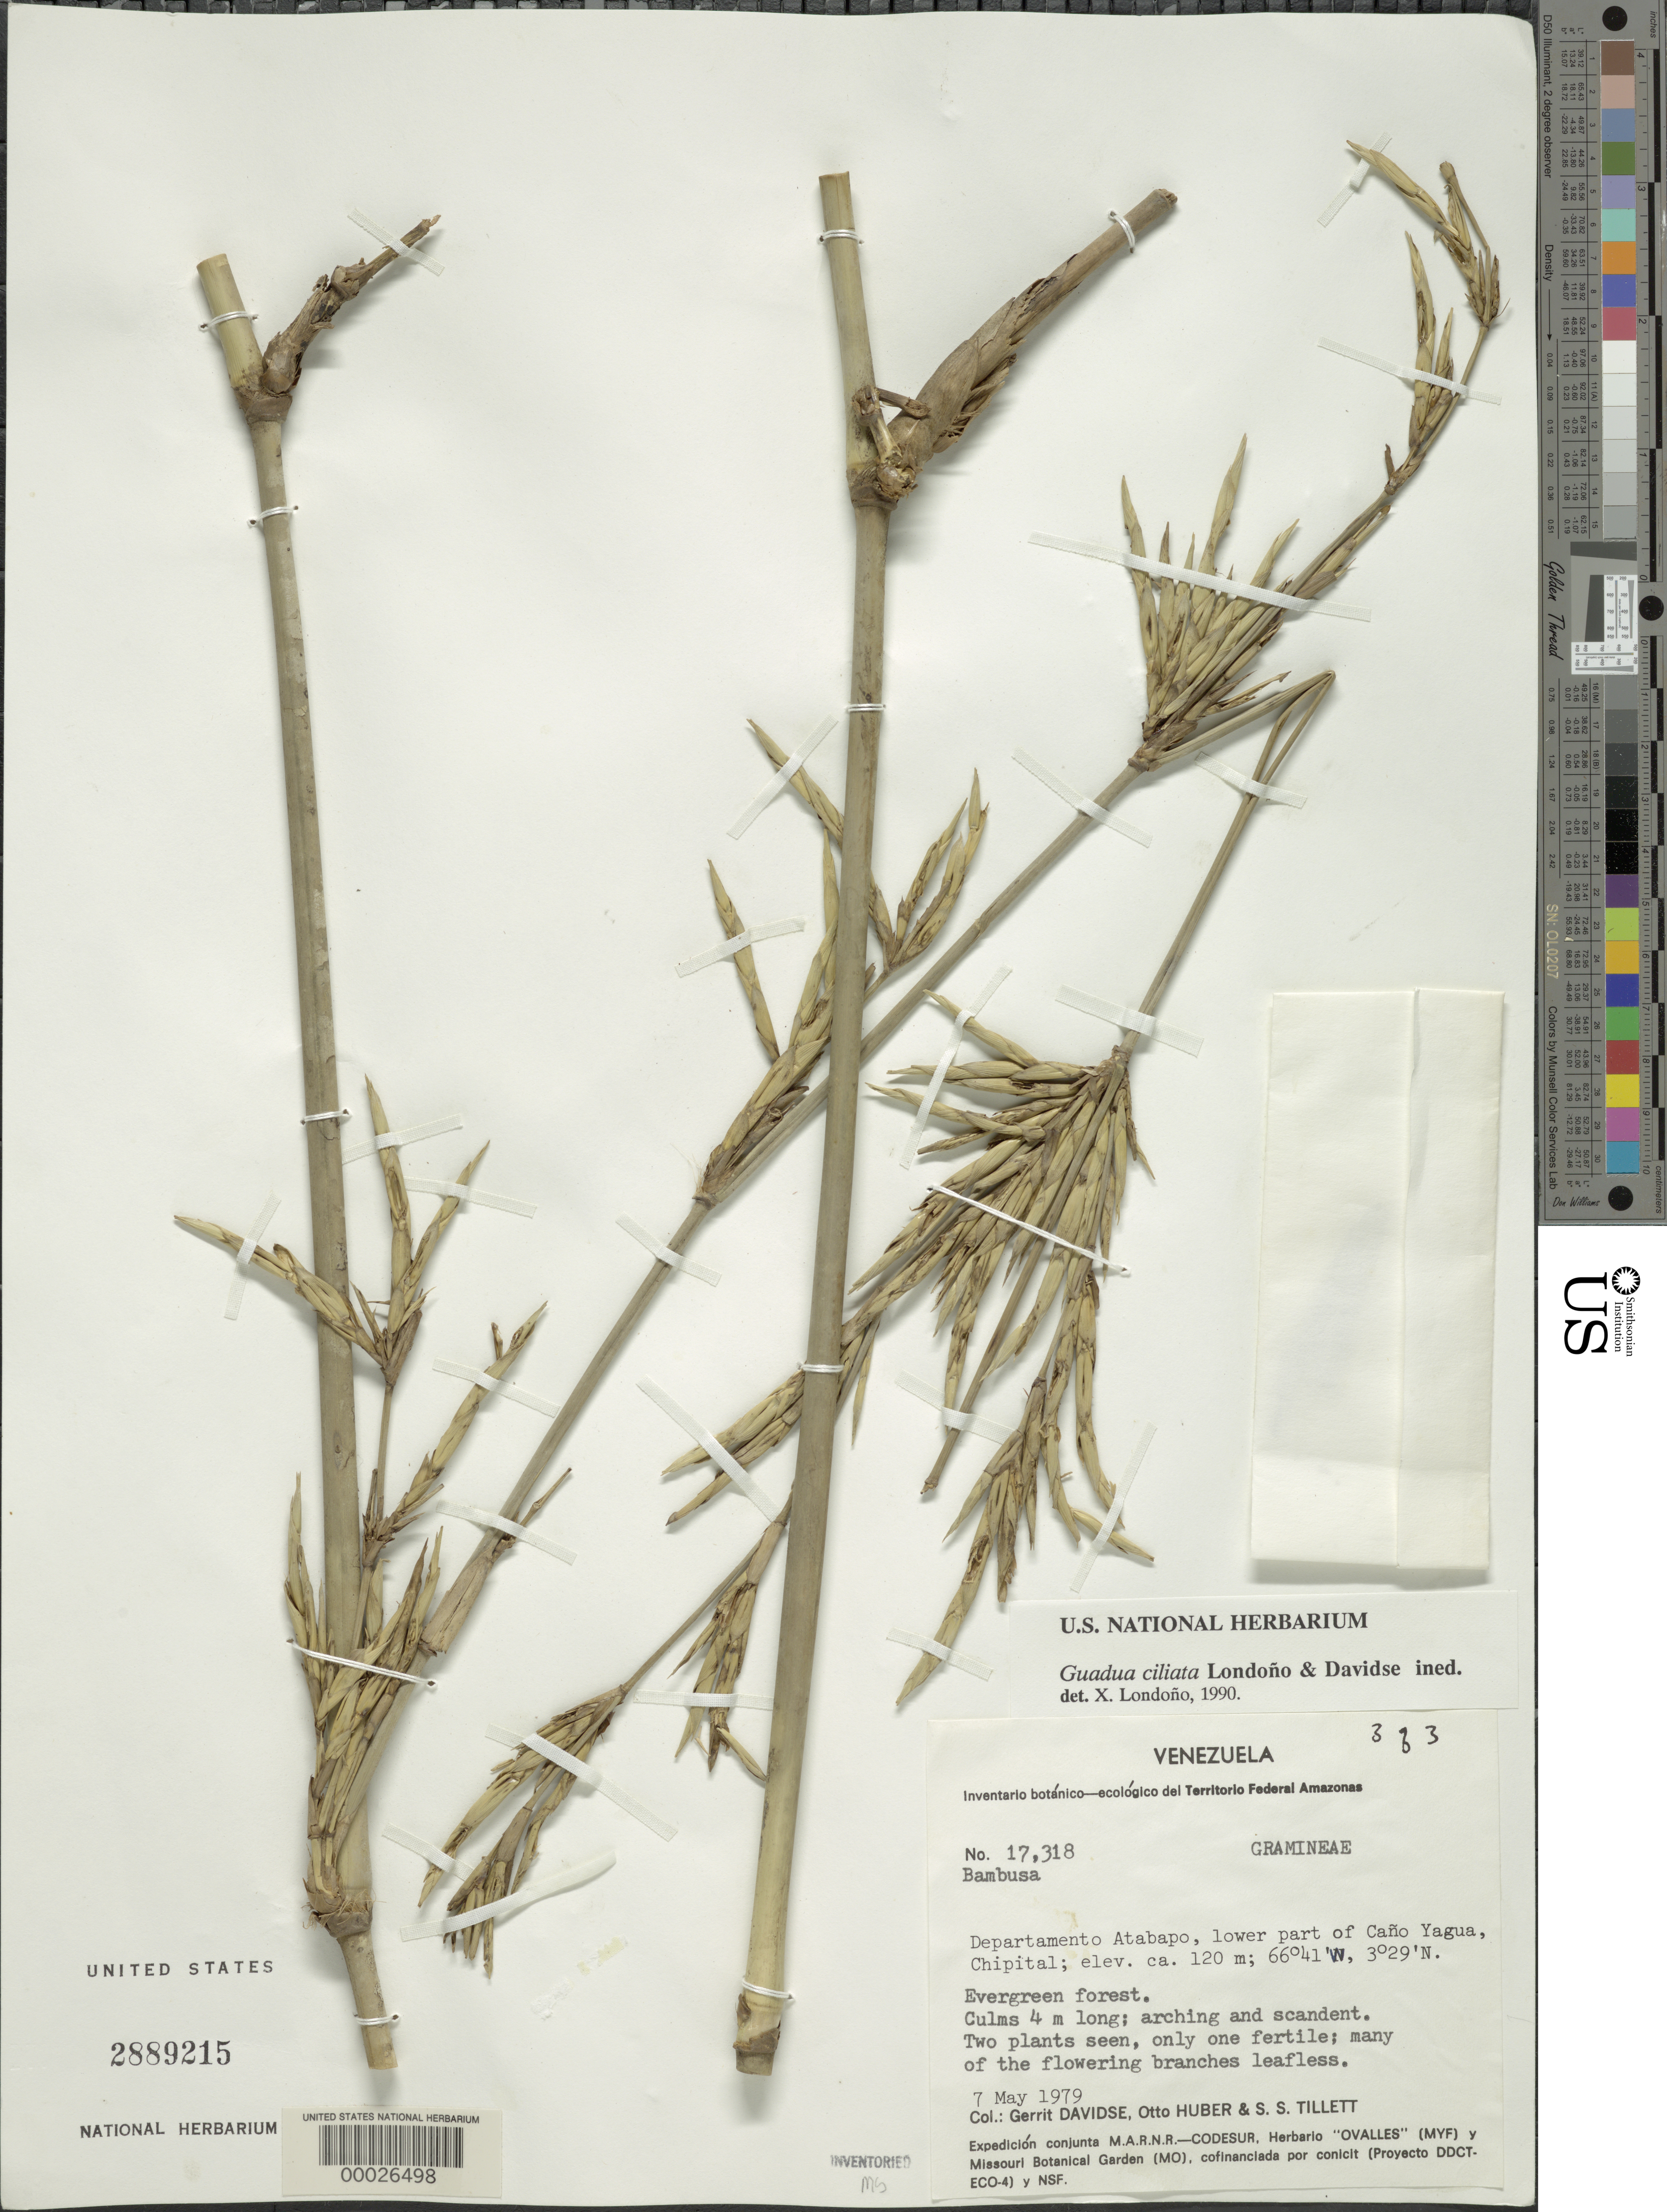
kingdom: Plantae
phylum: Tracheophyta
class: Liliopsida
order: Poales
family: Poaceae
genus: Guadua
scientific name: Guadua ciliata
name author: Londoño & Davidse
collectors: G. Davidse, O. Huber & S. S. Tillett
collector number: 17318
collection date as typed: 07 May 1979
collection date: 1979-05-07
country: Venezuela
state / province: Amazonas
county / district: Atabapo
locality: Lower part of Cano Yagua, Chipital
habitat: Evergreen forest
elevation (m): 120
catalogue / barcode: US 2889215